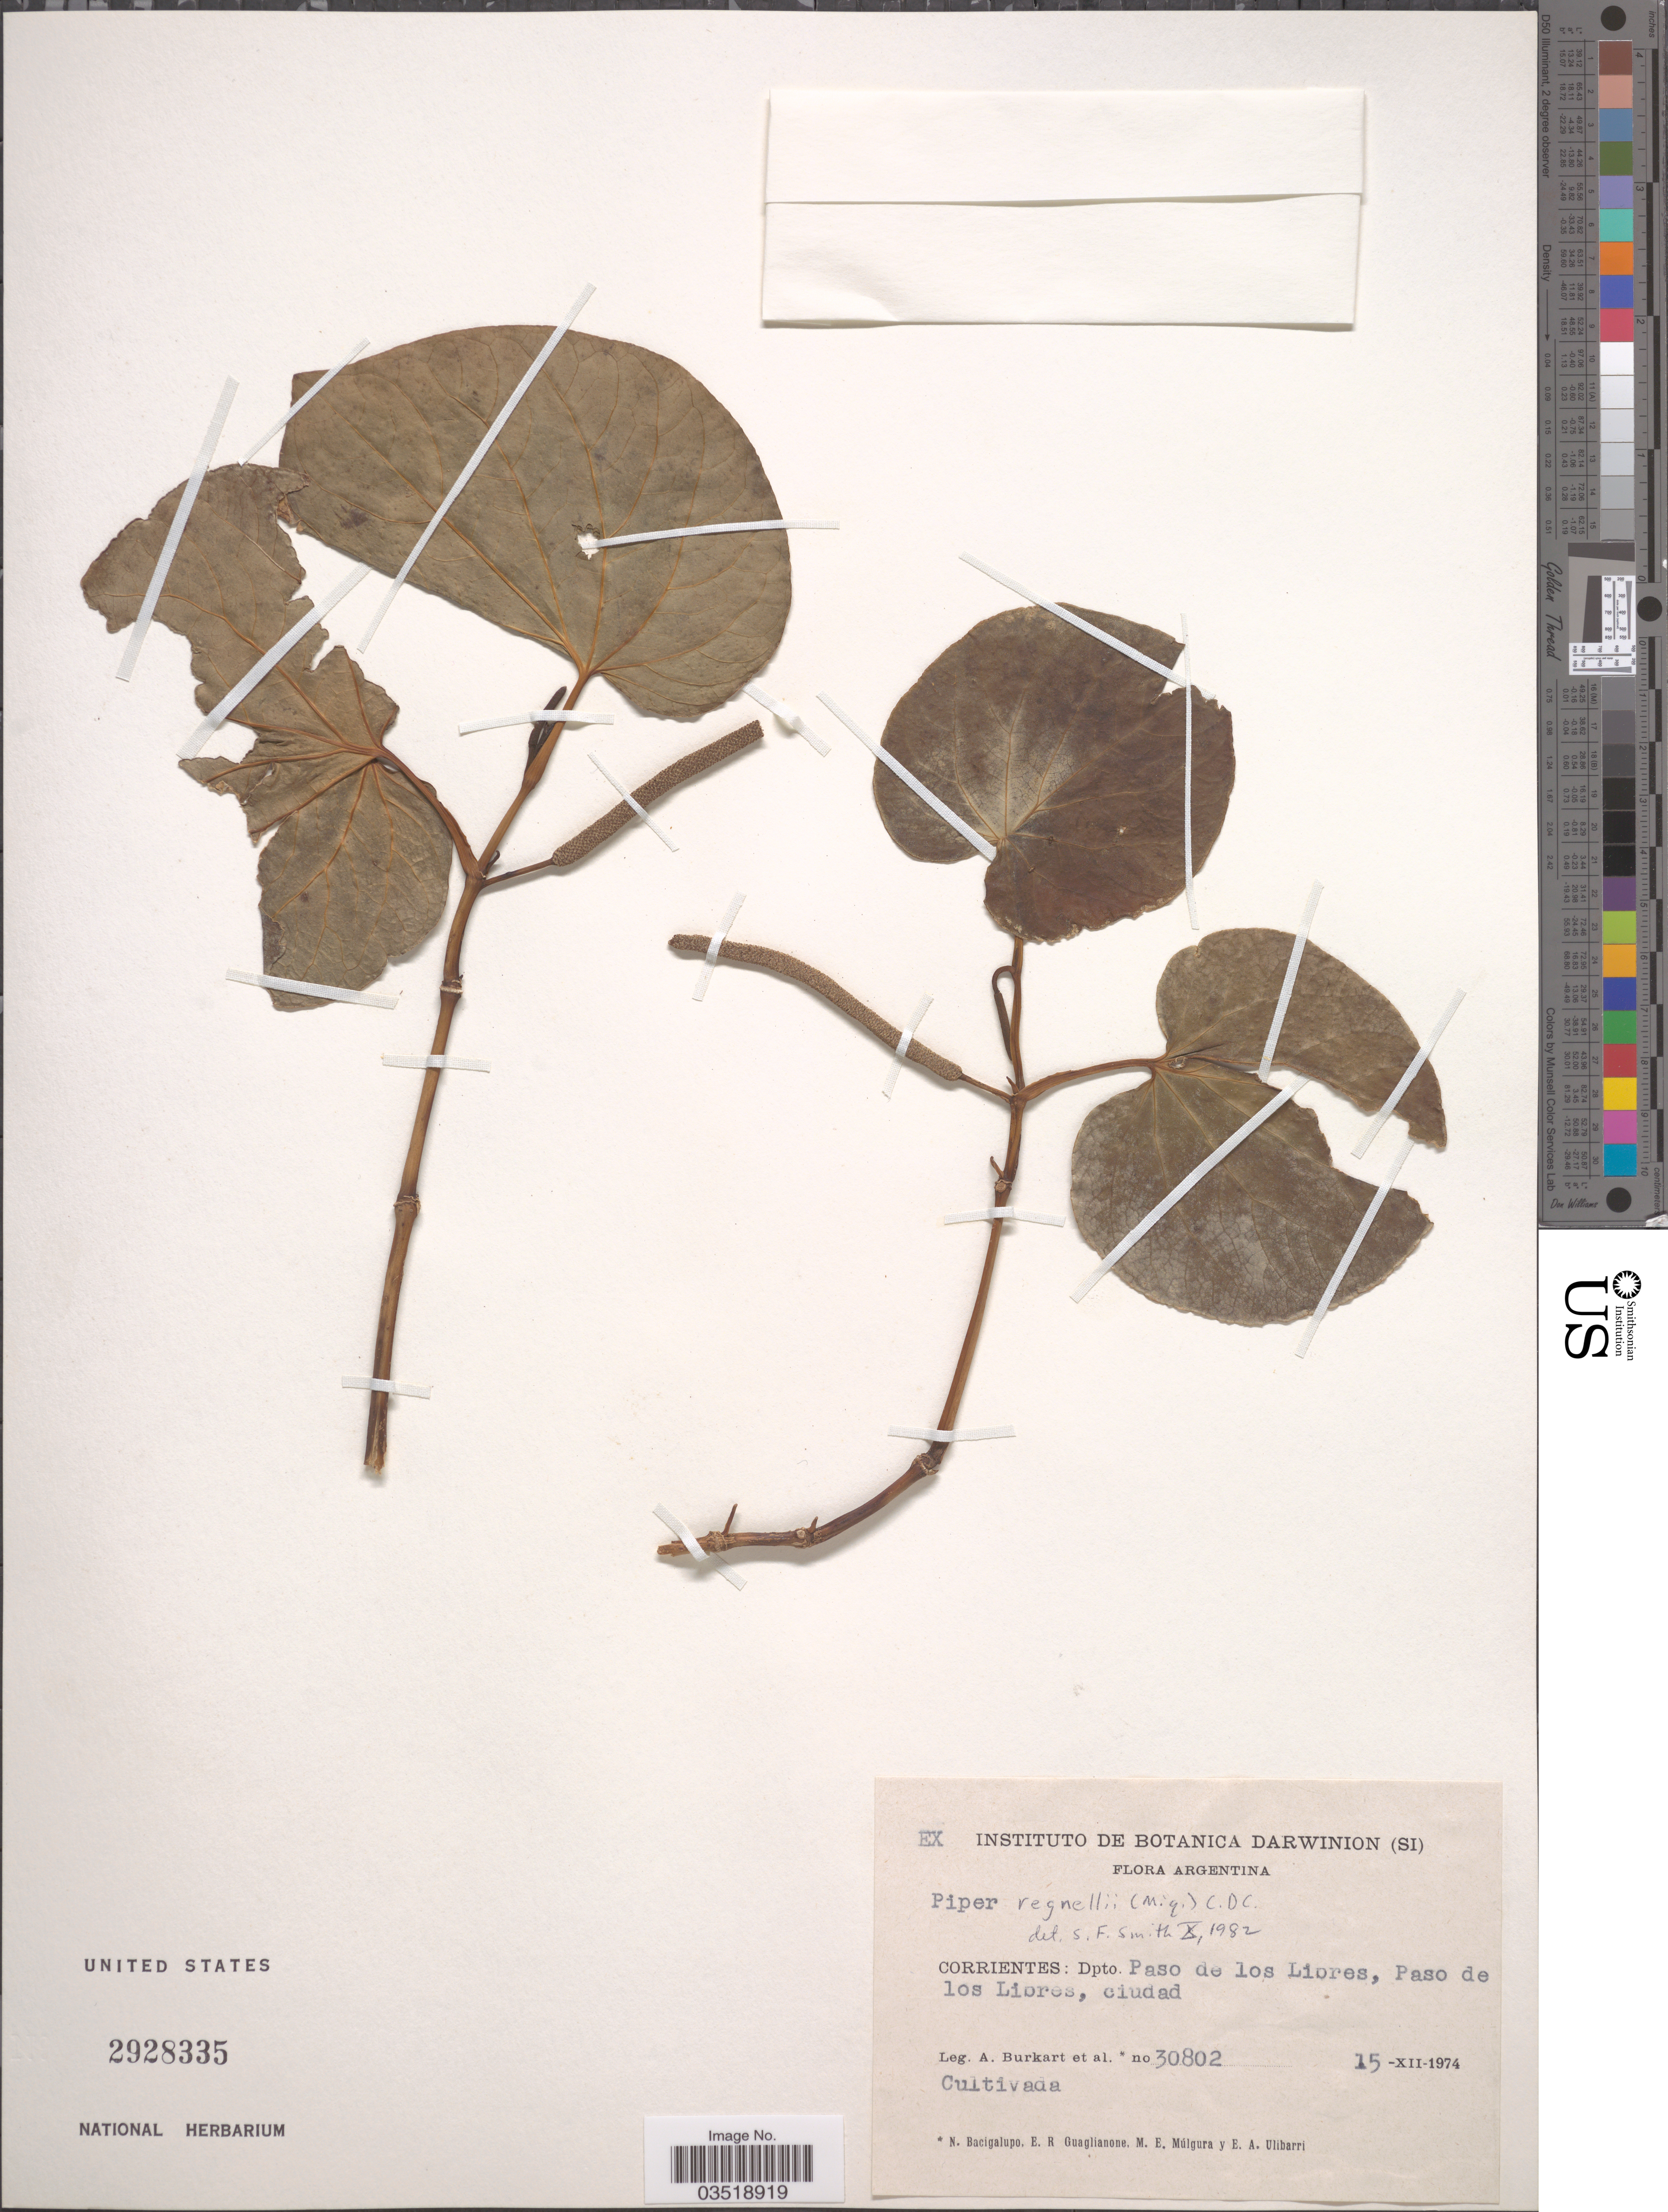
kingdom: Plantae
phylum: Tracheophyta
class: Magnoliopsida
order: Piperales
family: Piperaceae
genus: Piper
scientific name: Piper regnellii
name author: (Miq.) C. DC.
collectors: A. E. Burkart, N. M. Bacigalupo, E. R. Guaglianone, M. E. Múlgura & E. A. Ulibarri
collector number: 30802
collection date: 1974-12-15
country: Argentina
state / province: Corrientes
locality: Dpto. Paso de los Liores, Paso de los Libres, cuidad.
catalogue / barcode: US 2928335